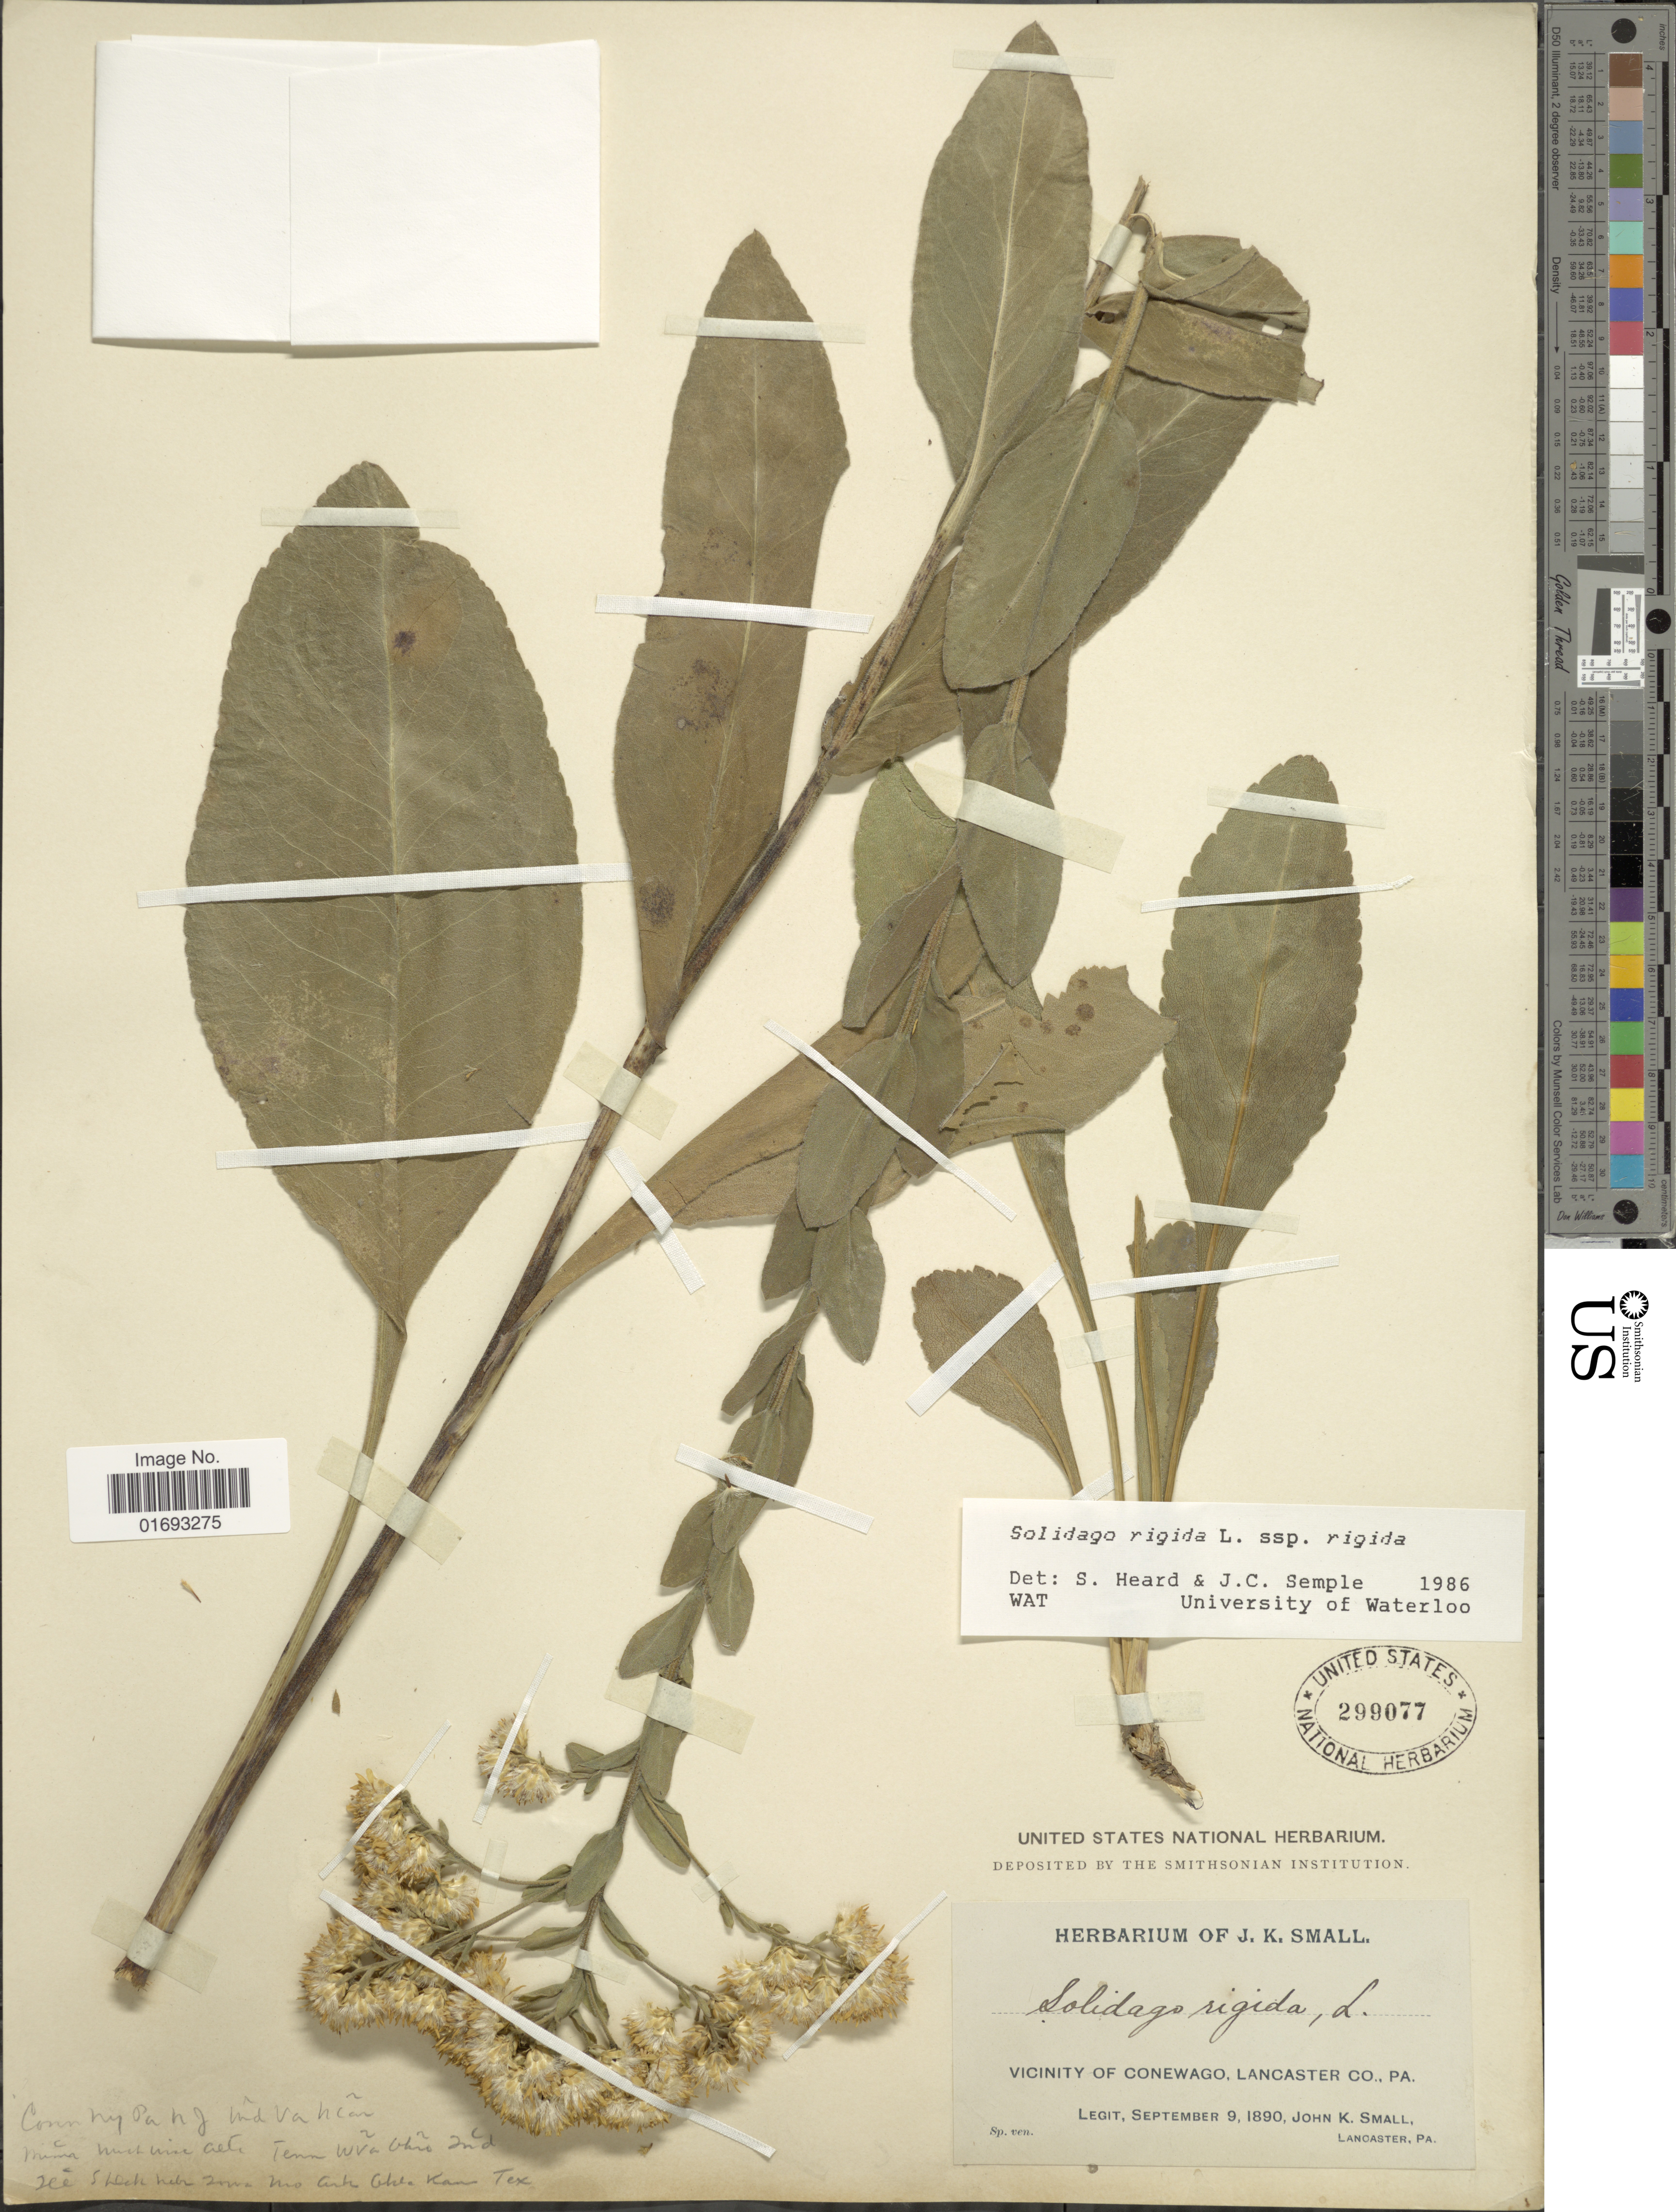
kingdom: Plantae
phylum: Tracheophyta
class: Magnoliopsida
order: Asterales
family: Asteraceae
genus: Oligoneuron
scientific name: Oligoneuron rigidum var. rigidum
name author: (L.) Small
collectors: J. K. Small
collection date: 1890-09-09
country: United States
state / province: Pennsylvania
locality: Vicinity of Conewago, Lancaster Co.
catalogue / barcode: US 299077